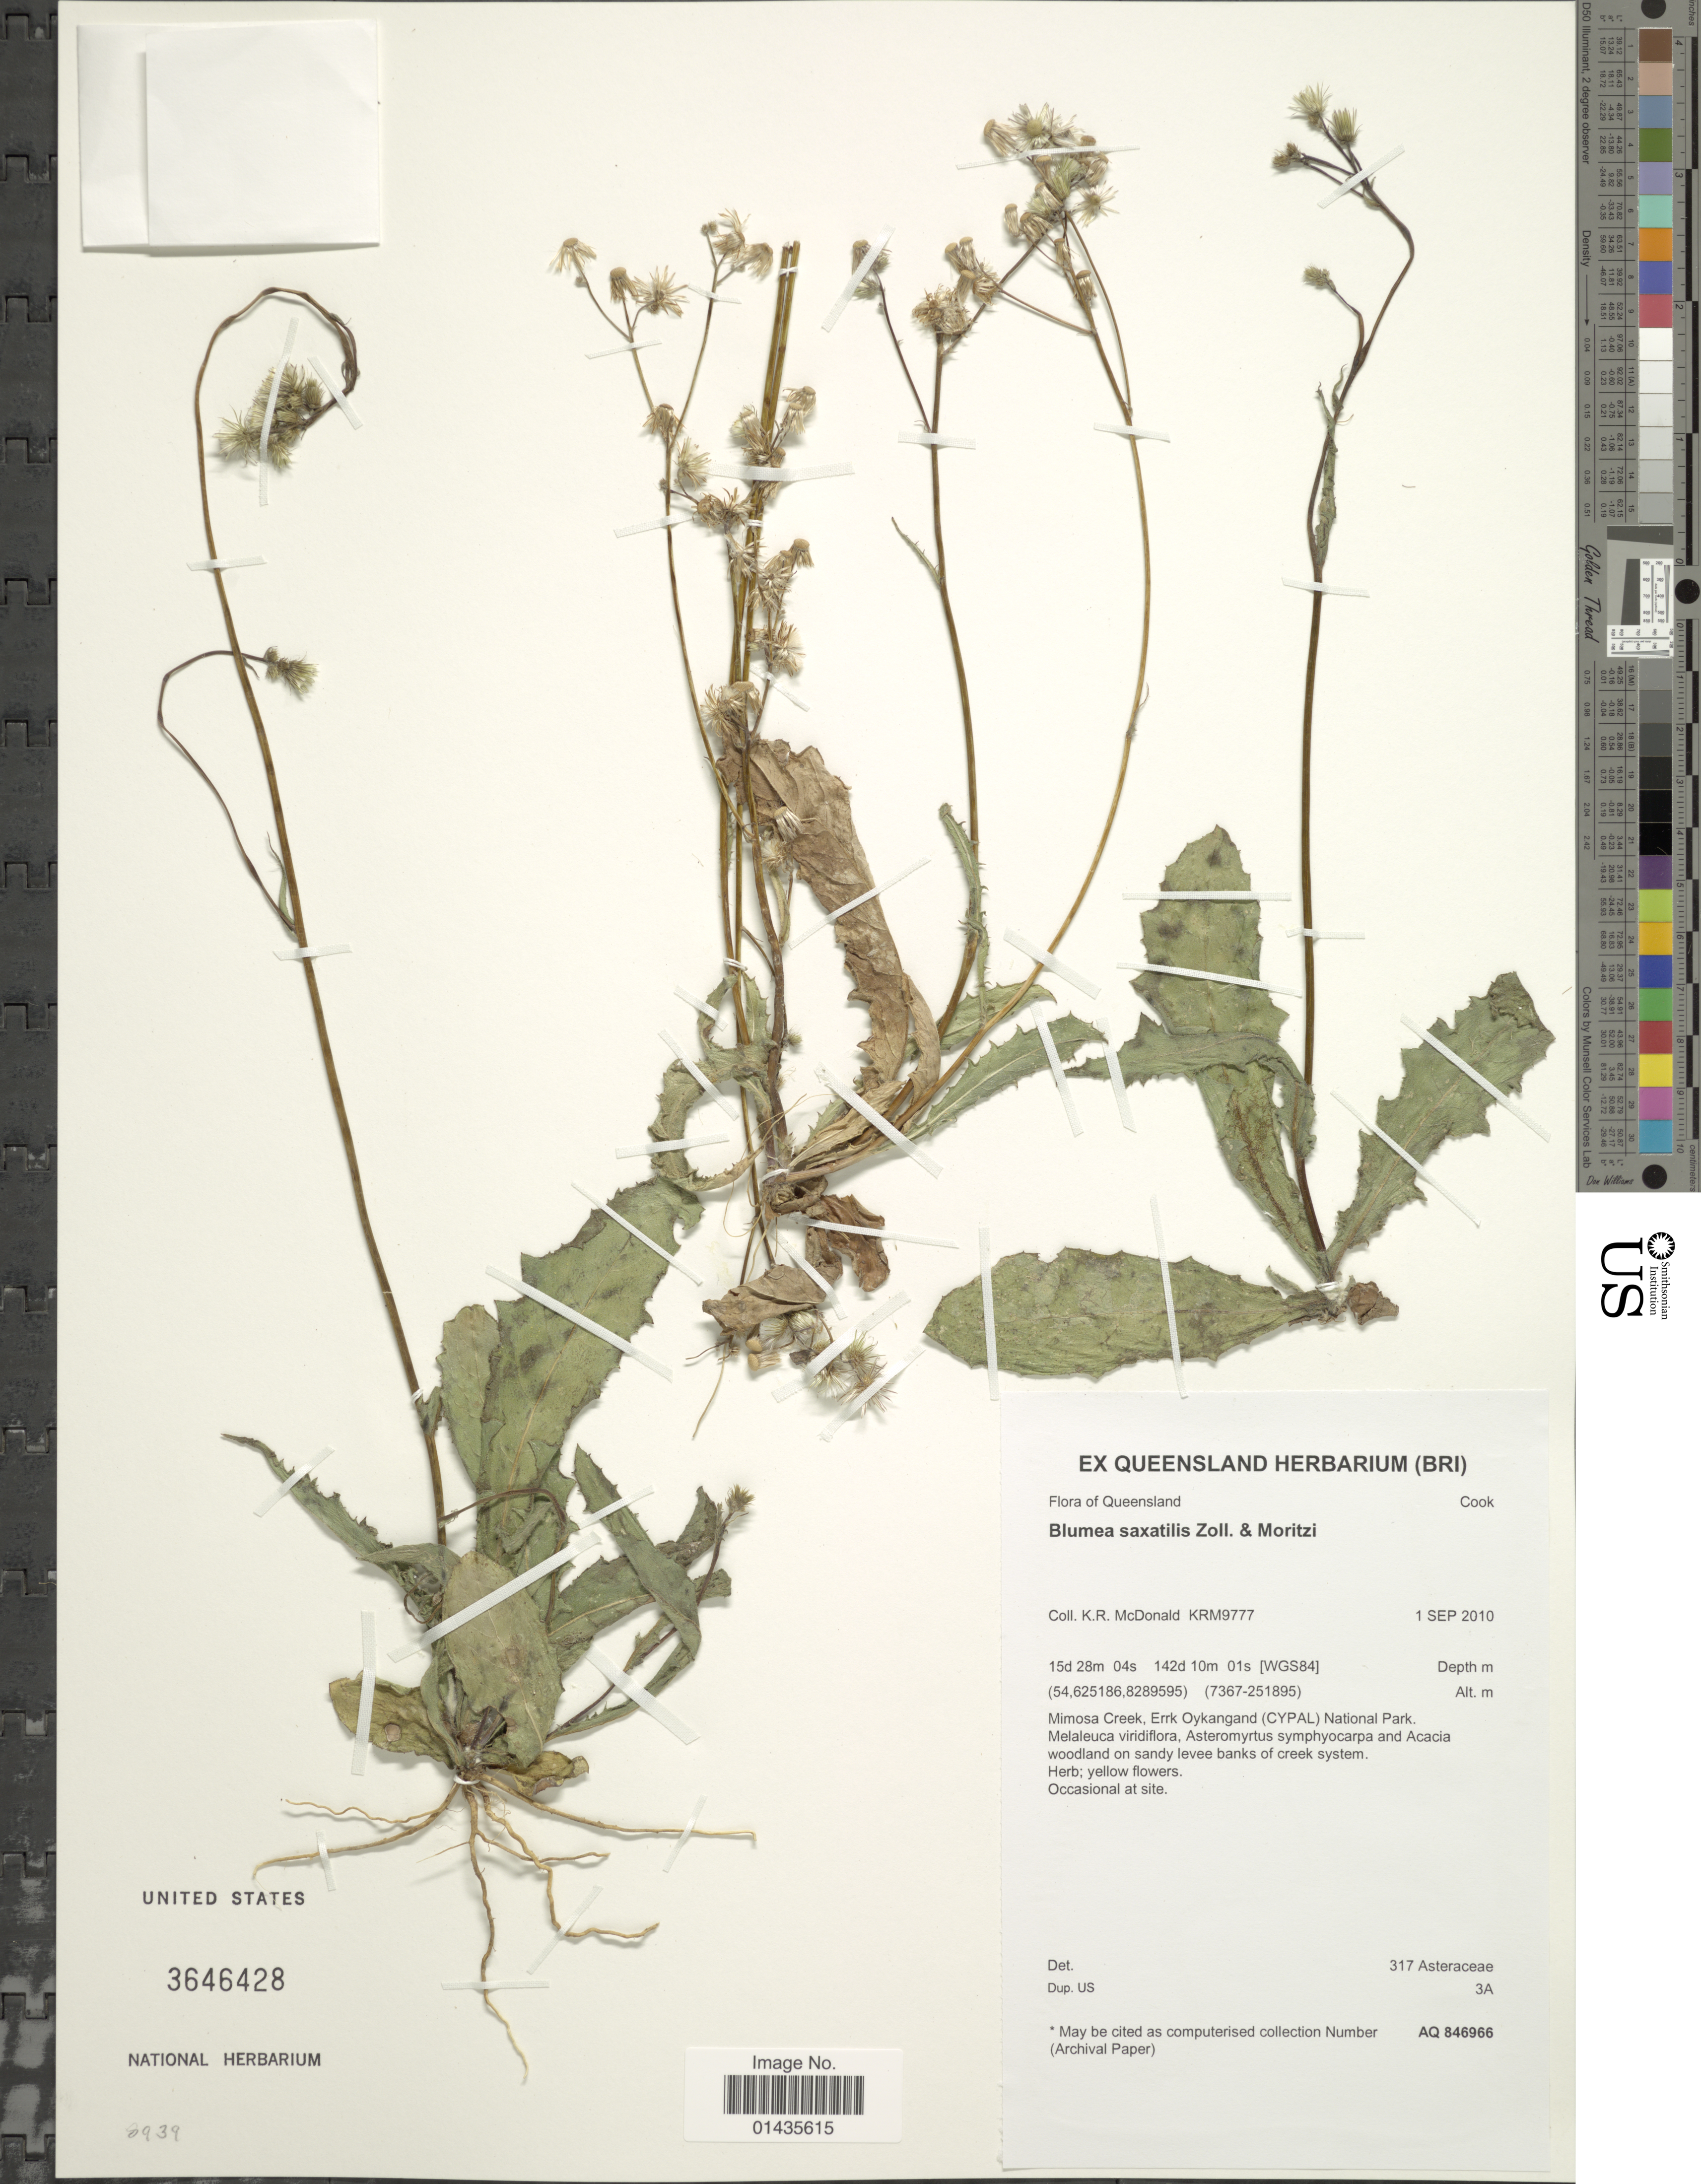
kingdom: Plantae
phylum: Tracheophyta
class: Magnoliopsida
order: Asterales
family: Asteraceae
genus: Blumea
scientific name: Blumea saxatilis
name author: Zoll. & Moritzi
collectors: K. McDonald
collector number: KRM9777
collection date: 2010-09-01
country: Australia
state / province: Queensland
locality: Cook, Mimosa Creek, Errk Oykangand (Cypal) National Park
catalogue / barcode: US 3646428